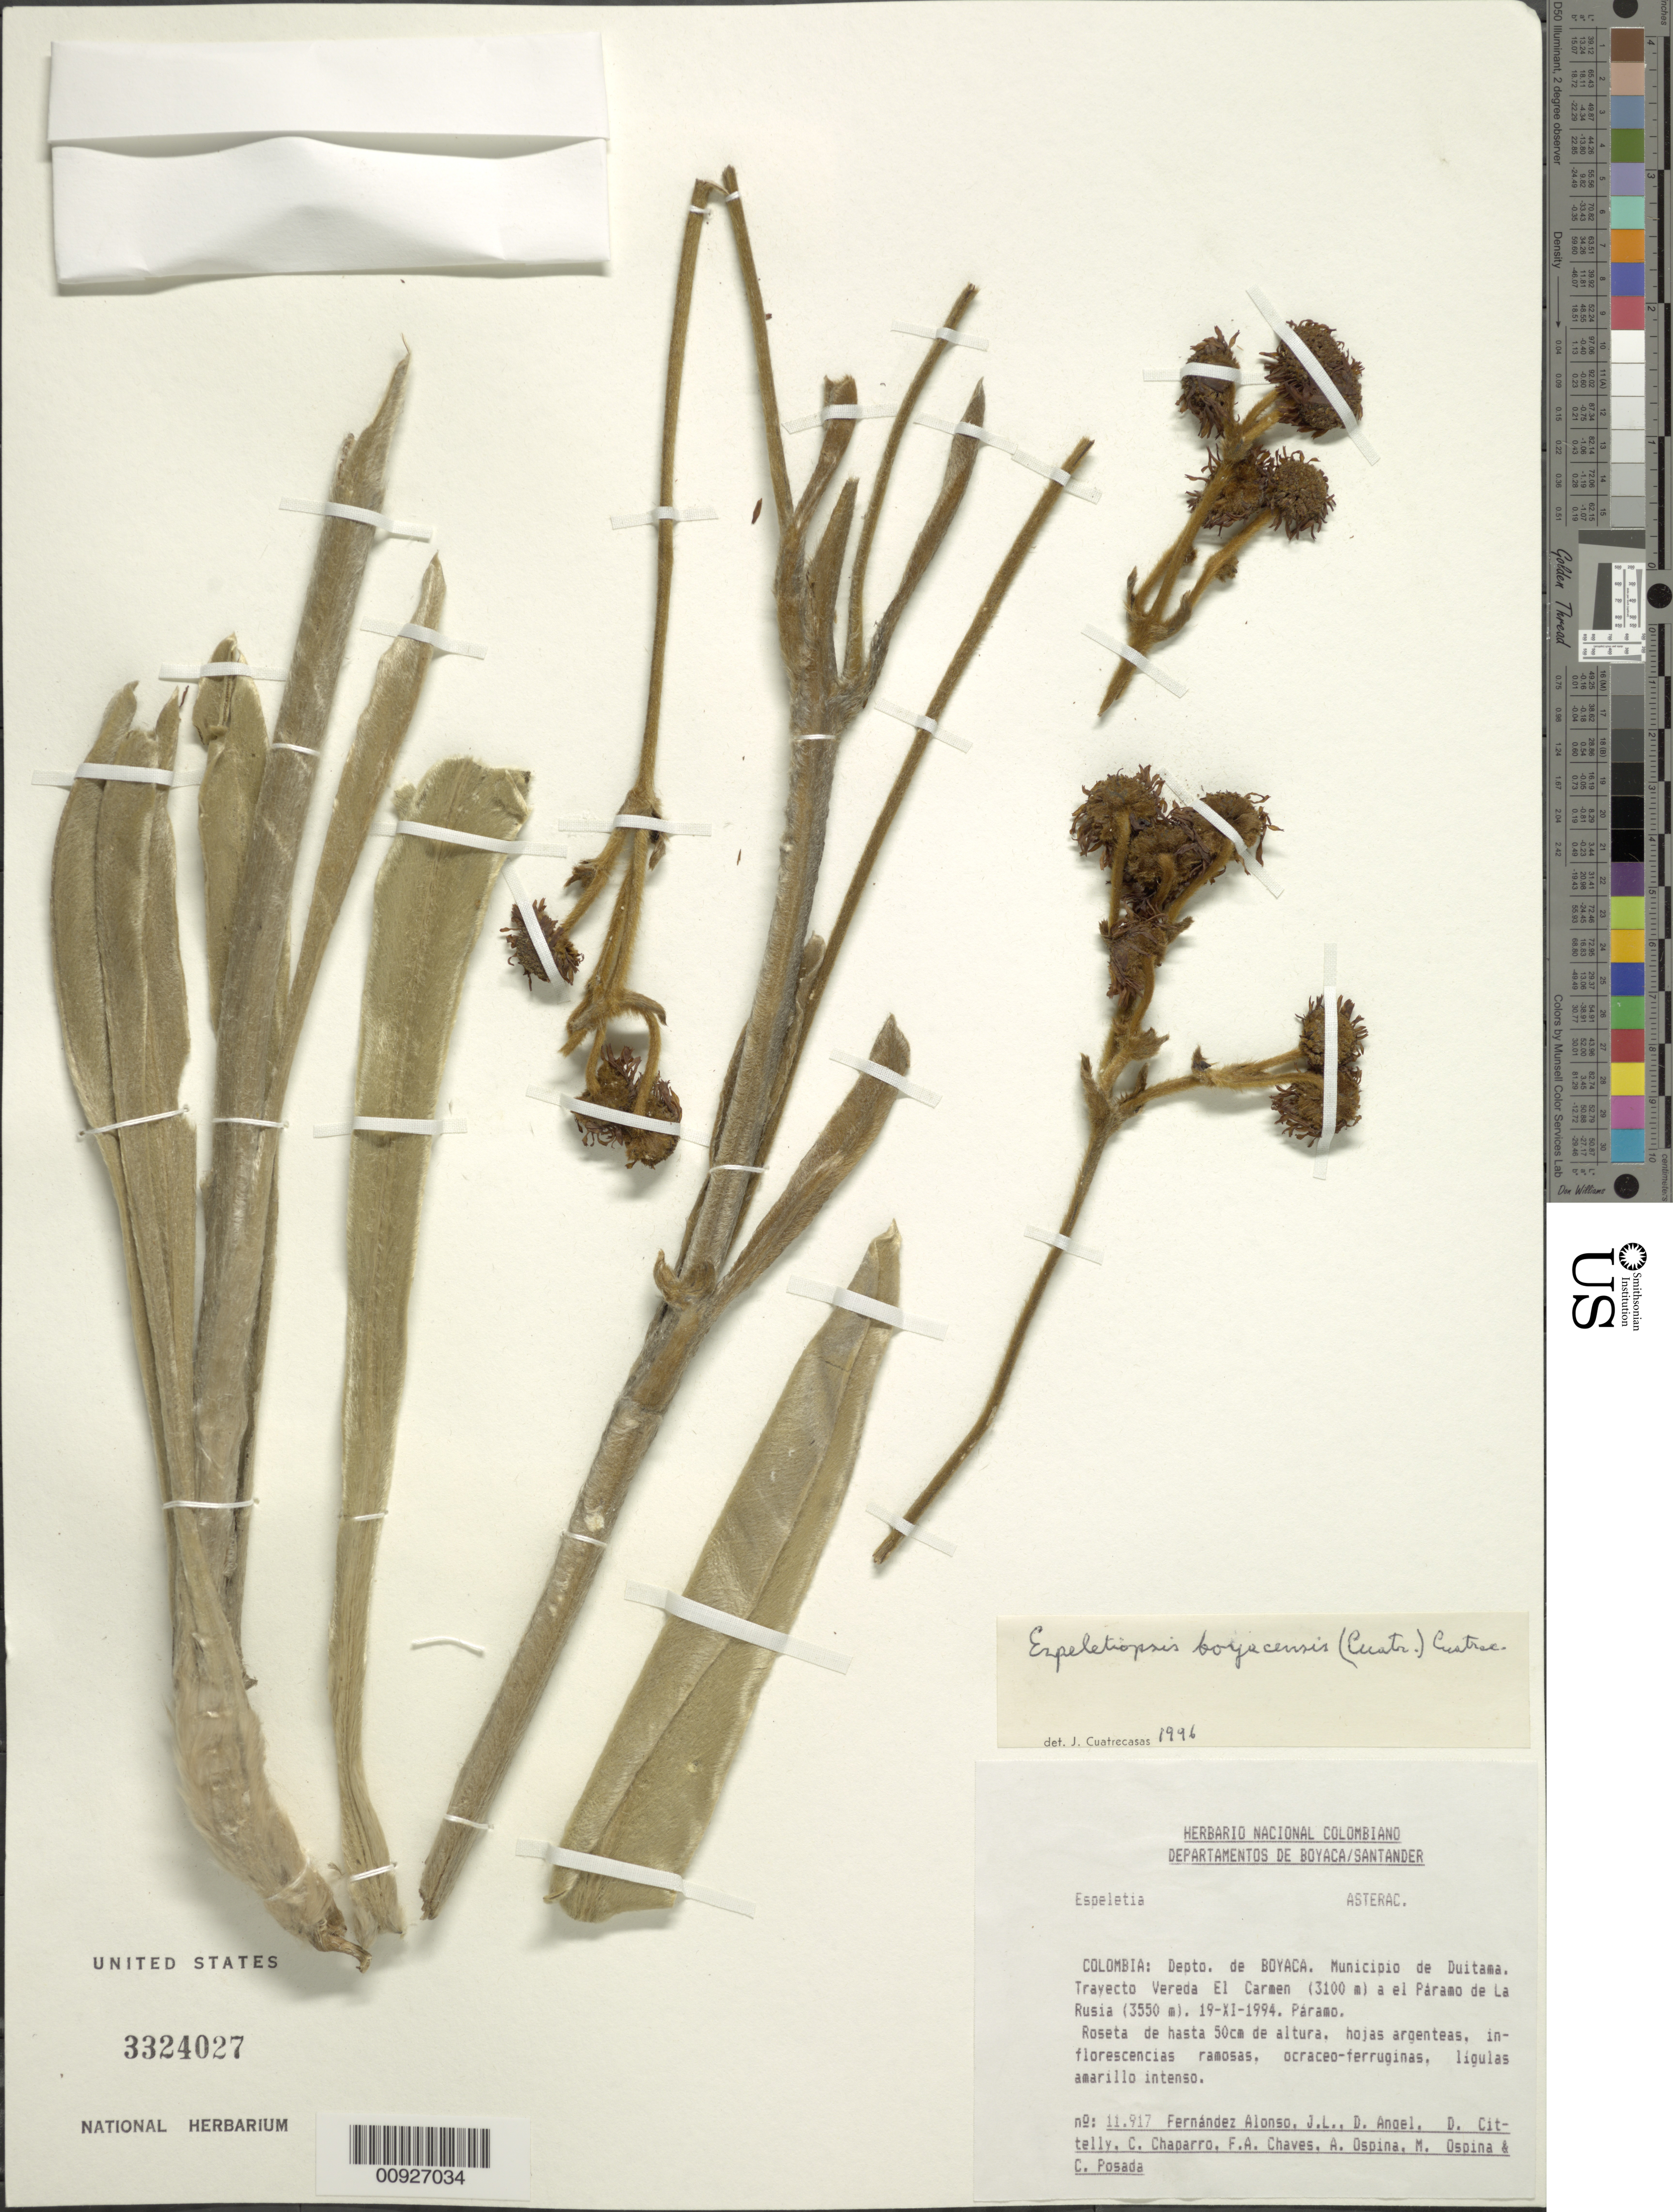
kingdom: Plantae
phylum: Tracheophyta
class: Magnoliopsida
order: Asterales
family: Asteraceae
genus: Espeletia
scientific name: Espeletia boyacensis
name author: Cuatrec.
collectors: J. L. Fernández-Alonso, D. Angel, D. Cittelly, F. A. Chaparro, F. Chaves, M. Ospina & C. Posada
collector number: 11917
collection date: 1994-11-19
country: Colombia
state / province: Boyacá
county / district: M. de Duitama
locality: Trayecto Vereda El Carmen (3100 m) a el Páramo de la Rusia (3550) m.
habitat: Páramo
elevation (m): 3100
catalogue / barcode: US 3324027